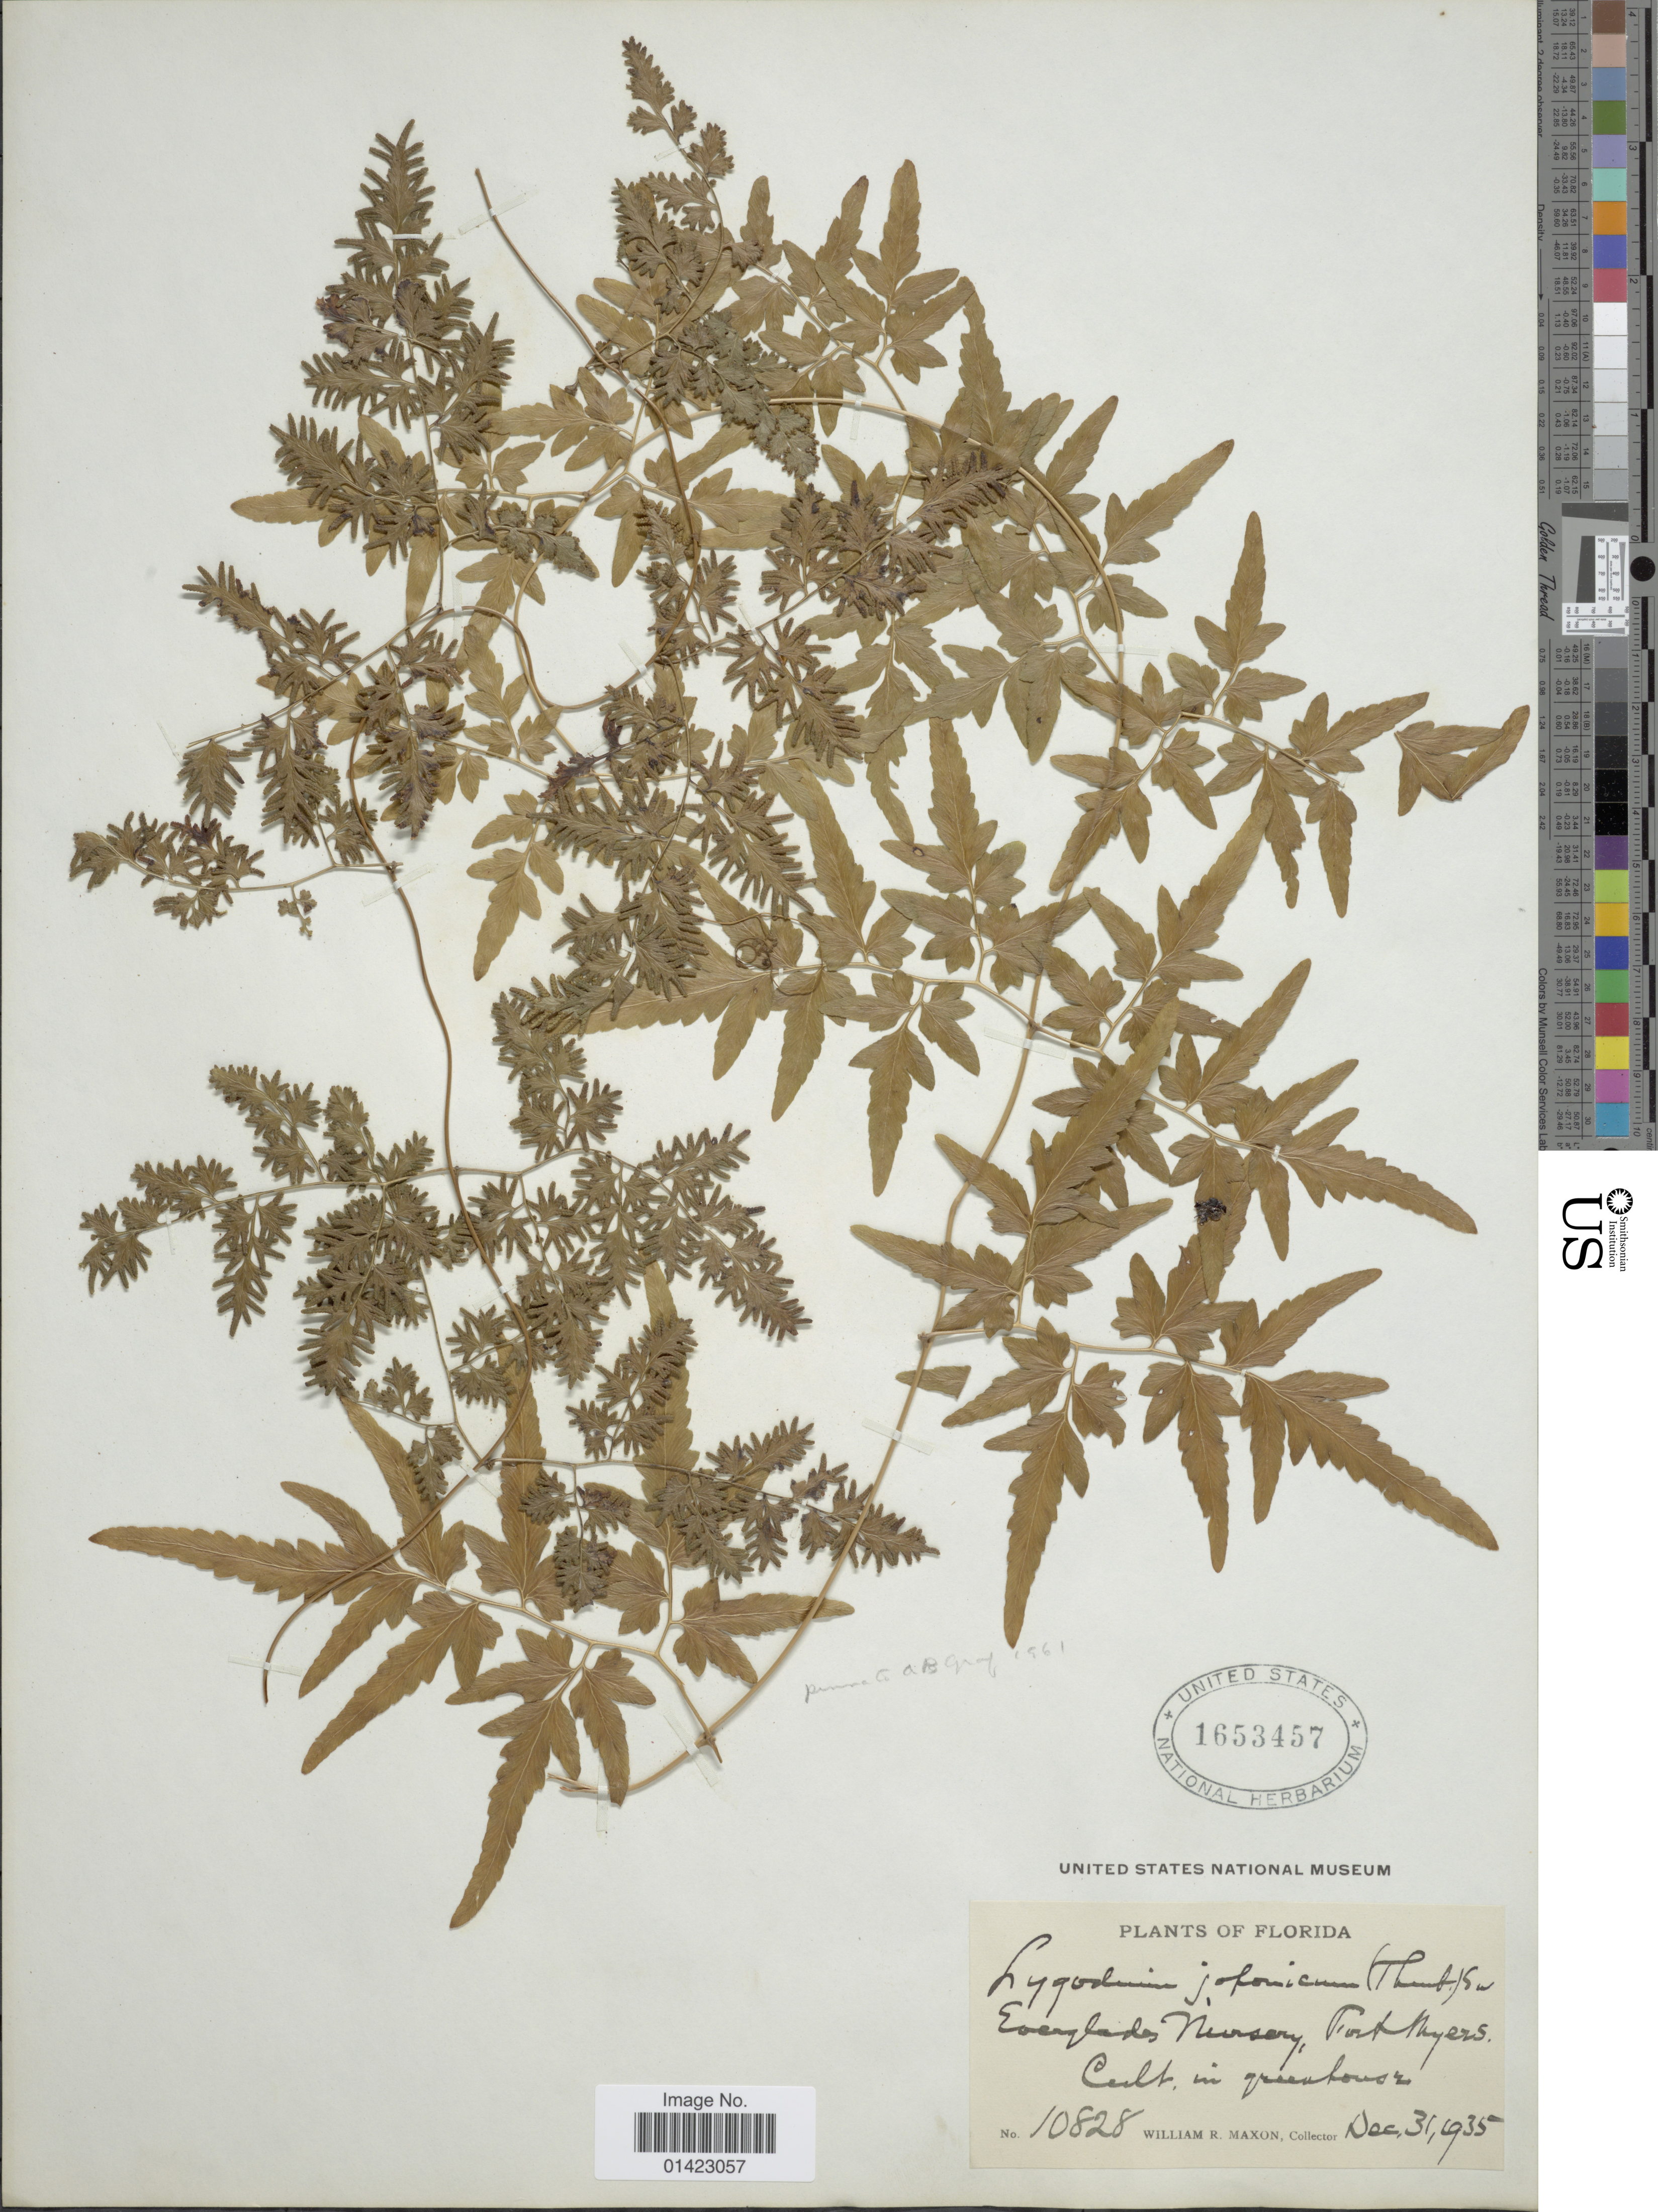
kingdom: Plantae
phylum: Tracheophyta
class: Polypodiopsida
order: Schizaeales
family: Lygodiaceae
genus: Lygodium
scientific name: Lygodium japonicum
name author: (Thunb.) Sw.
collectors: W. R. Maxon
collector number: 10828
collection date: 1935-12-31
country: United States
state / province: Florida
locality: Everglades Nursery, Fort Myers, cult. in greenhouse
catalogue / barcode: US 1653457